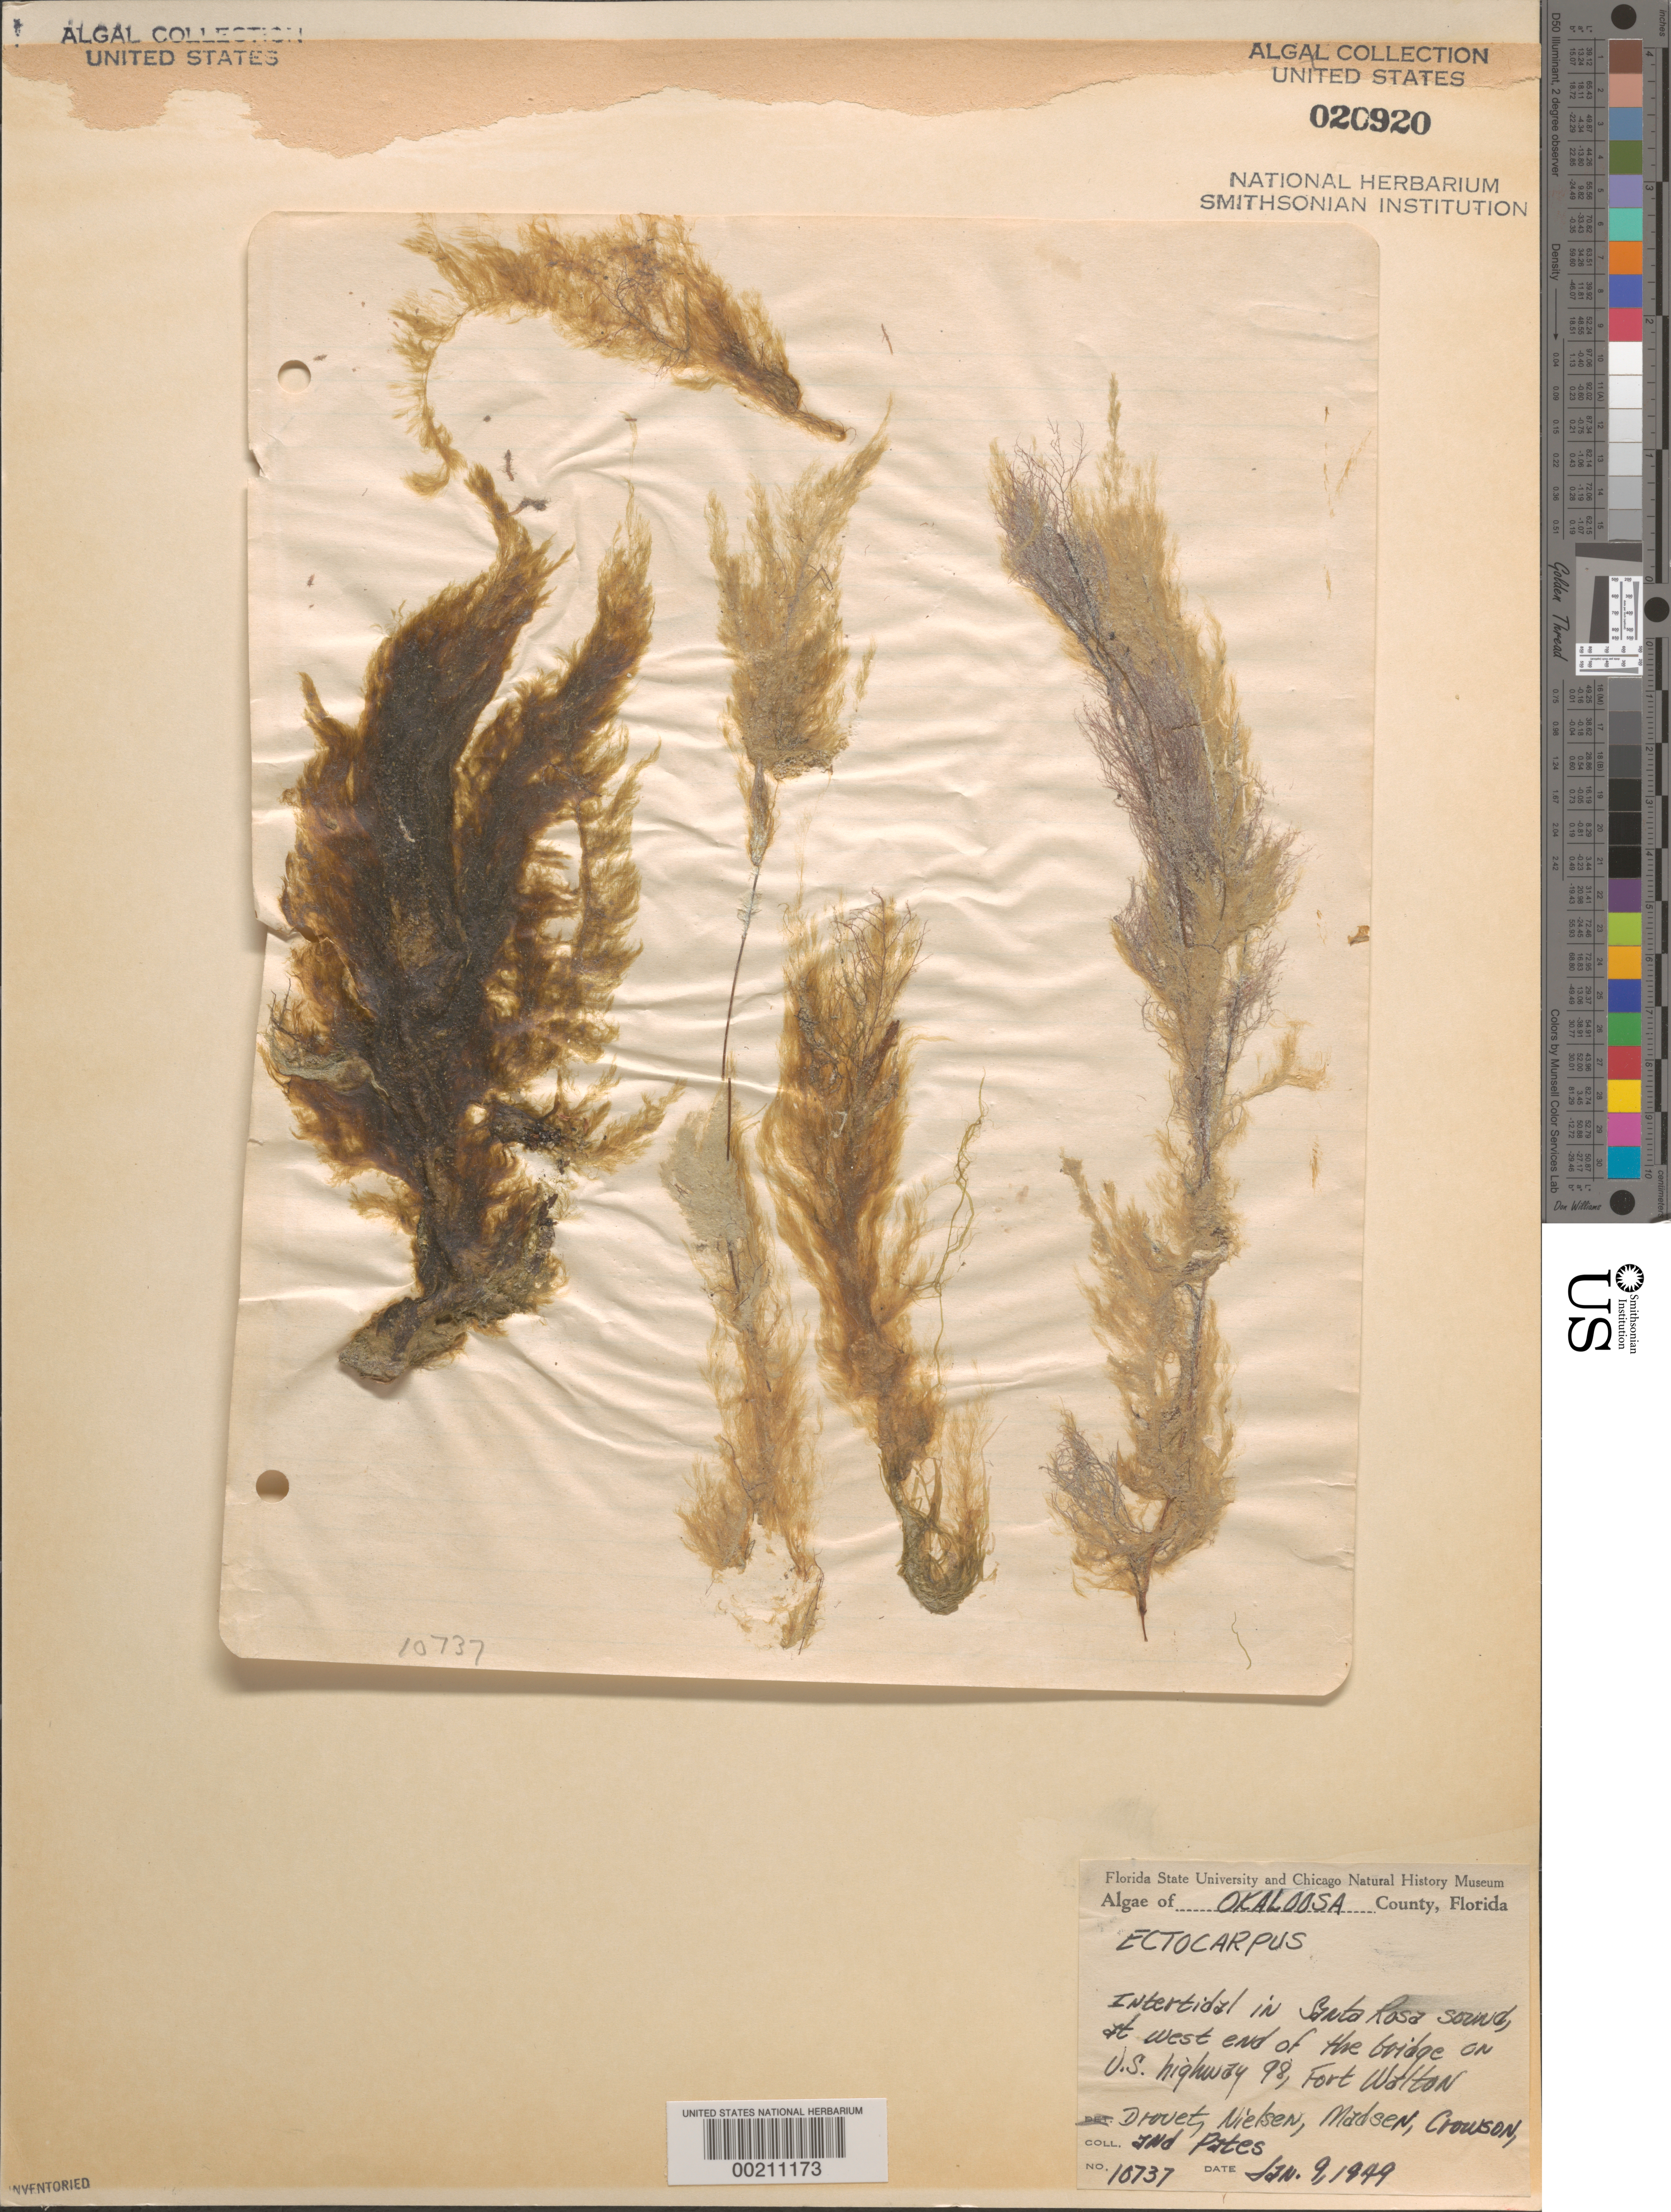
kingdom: Chromista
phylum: Ochrophyta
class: Phaeophyceae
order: Ectocarpales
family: Ectocarpaceae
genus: Ectocarpus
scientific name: Ectocarpus sp.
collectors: F. E. Drouet, C. S. Nielsen, G. Madsen, D. Crowson & A. Pates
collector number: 10737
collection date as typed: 09 Jan 1949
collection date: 1949-01-09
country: United States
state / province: Florida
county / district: Okaloosa County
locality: Santa Rosa Sound, US Highway 98 bridge, Fort Walton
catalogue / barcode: US 20920